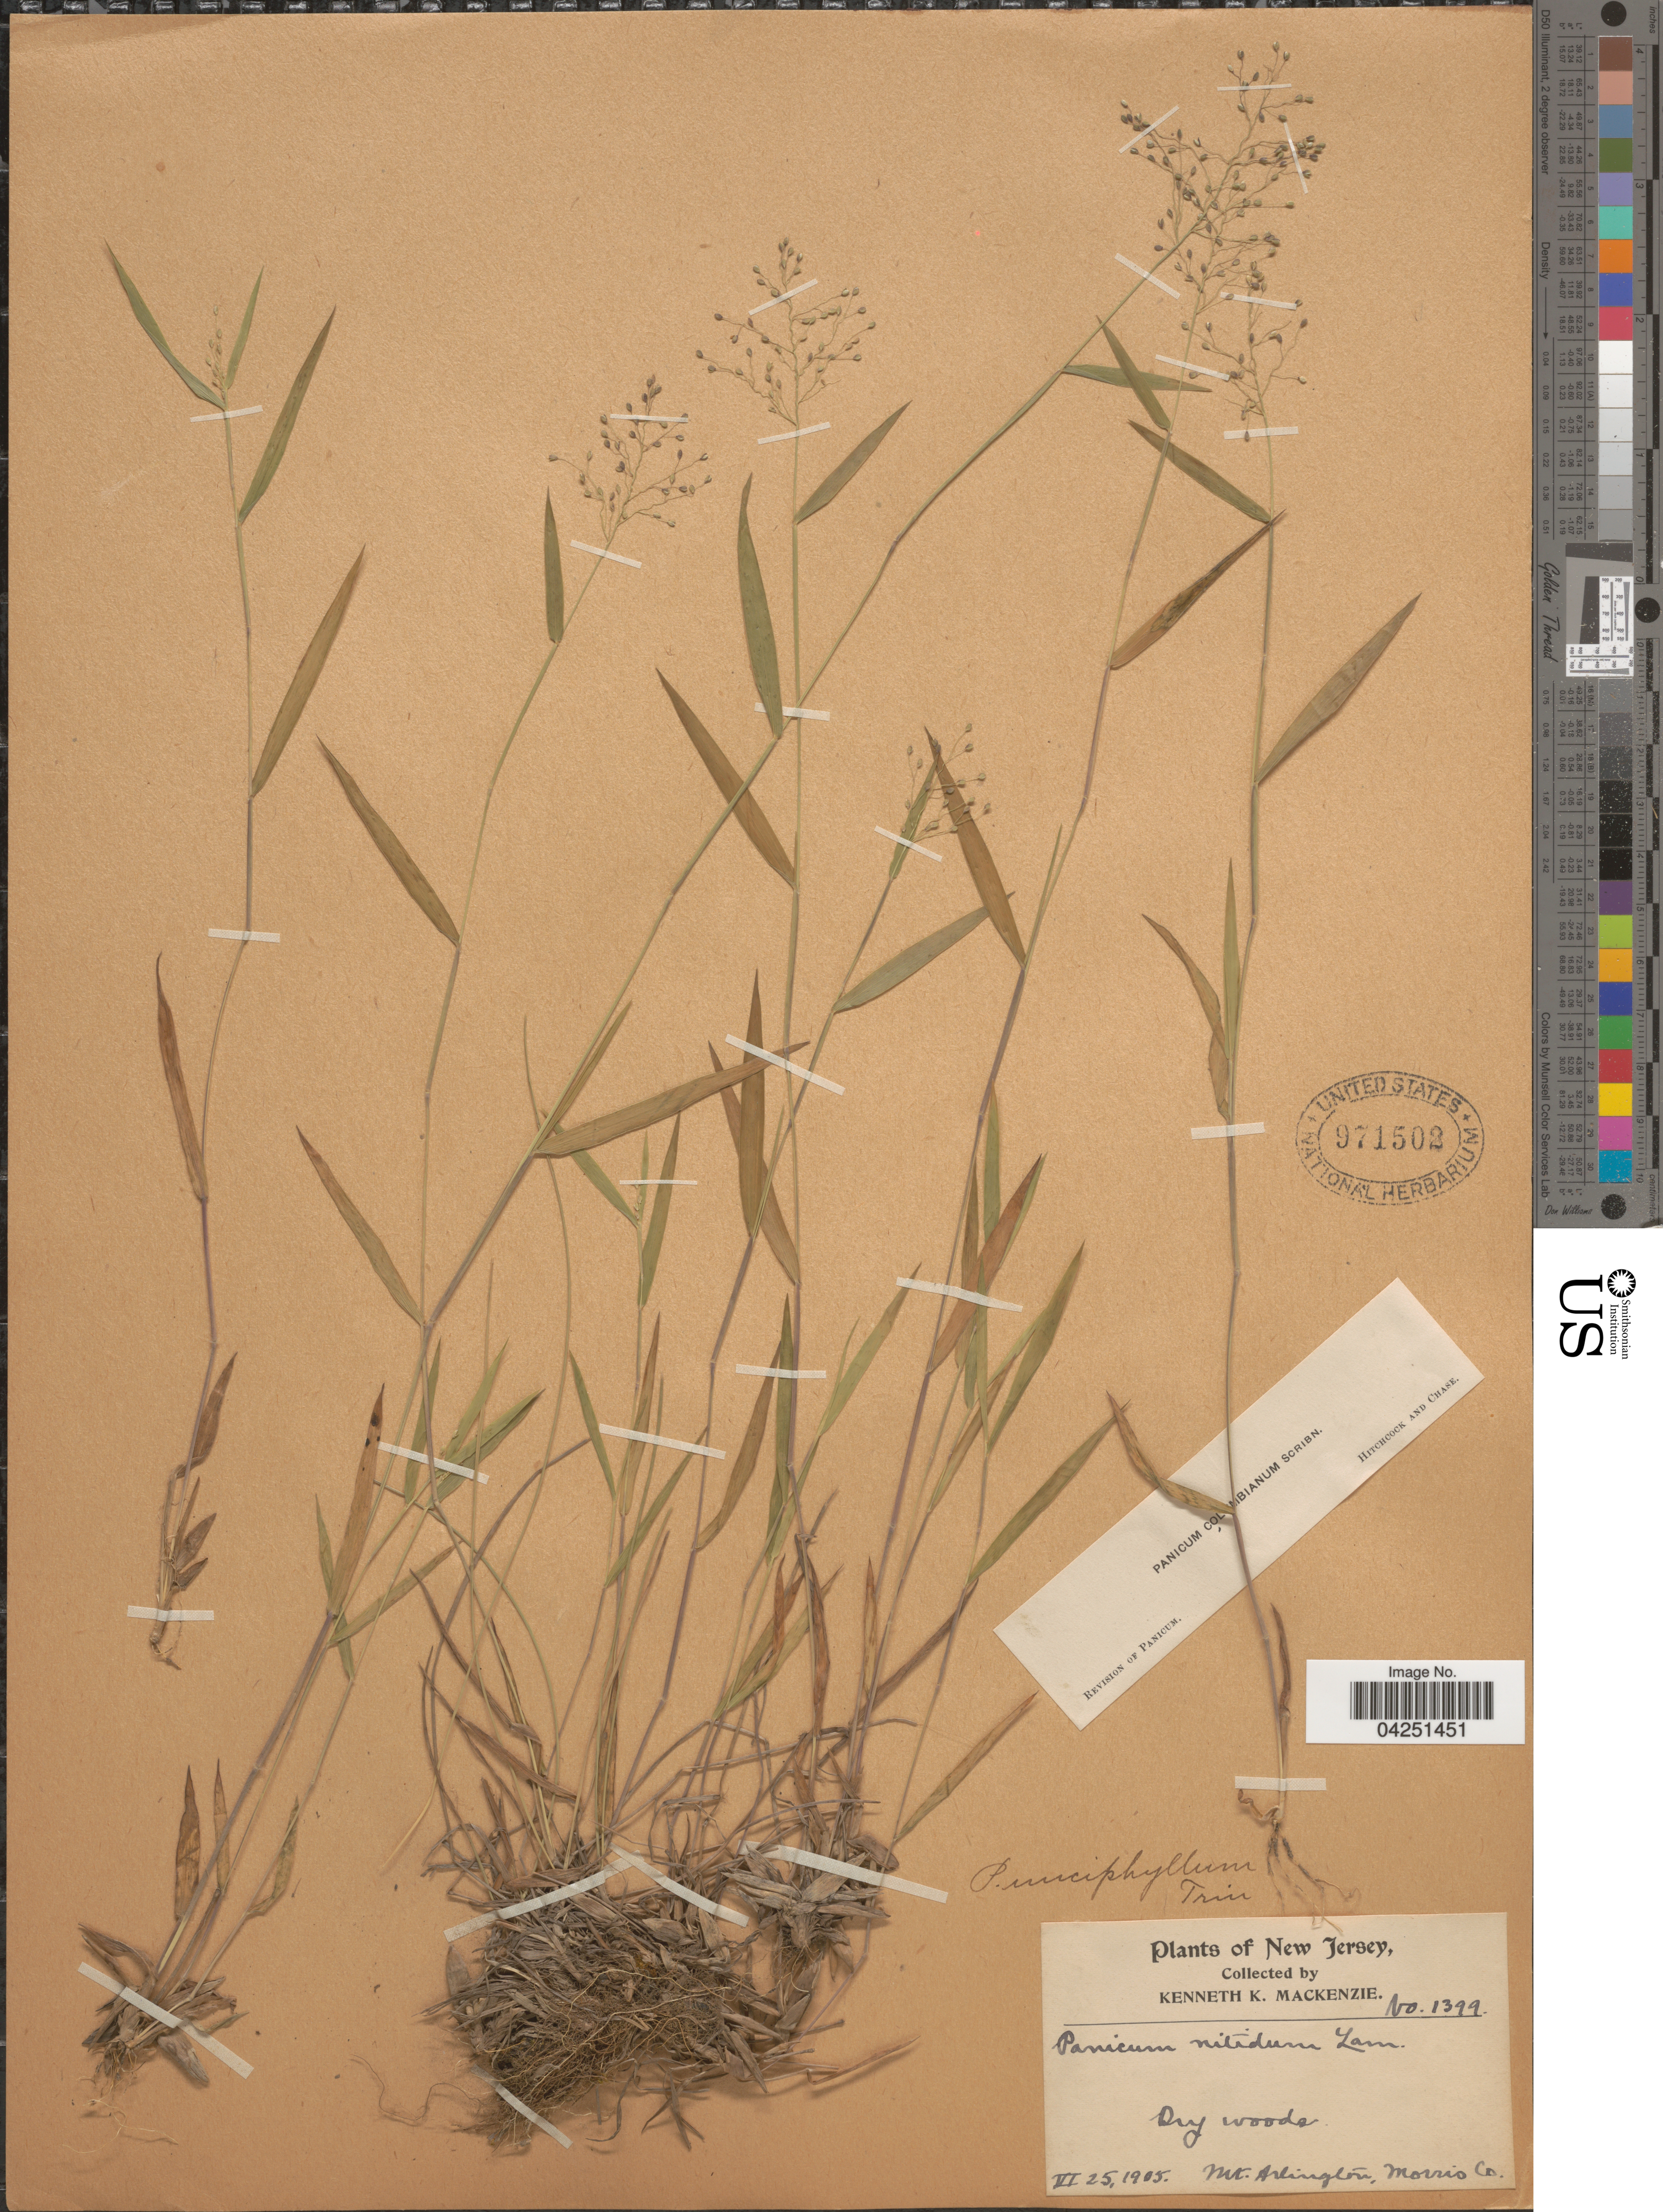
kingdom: Plantae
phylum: Tracheophyta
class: Liliopsida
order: Poales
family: Poaceae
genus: Dichanthelium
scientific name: Dichanthelium acuminatum var. acuminatum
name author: (Sw.) Gould & C.A. Clark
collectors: K. K. Mackenzie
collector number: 1399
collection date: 1905-06-28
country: United States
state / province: New Jersey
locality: Dry woods. Mt. Arlington, Morris Co.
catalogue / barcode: US 971502